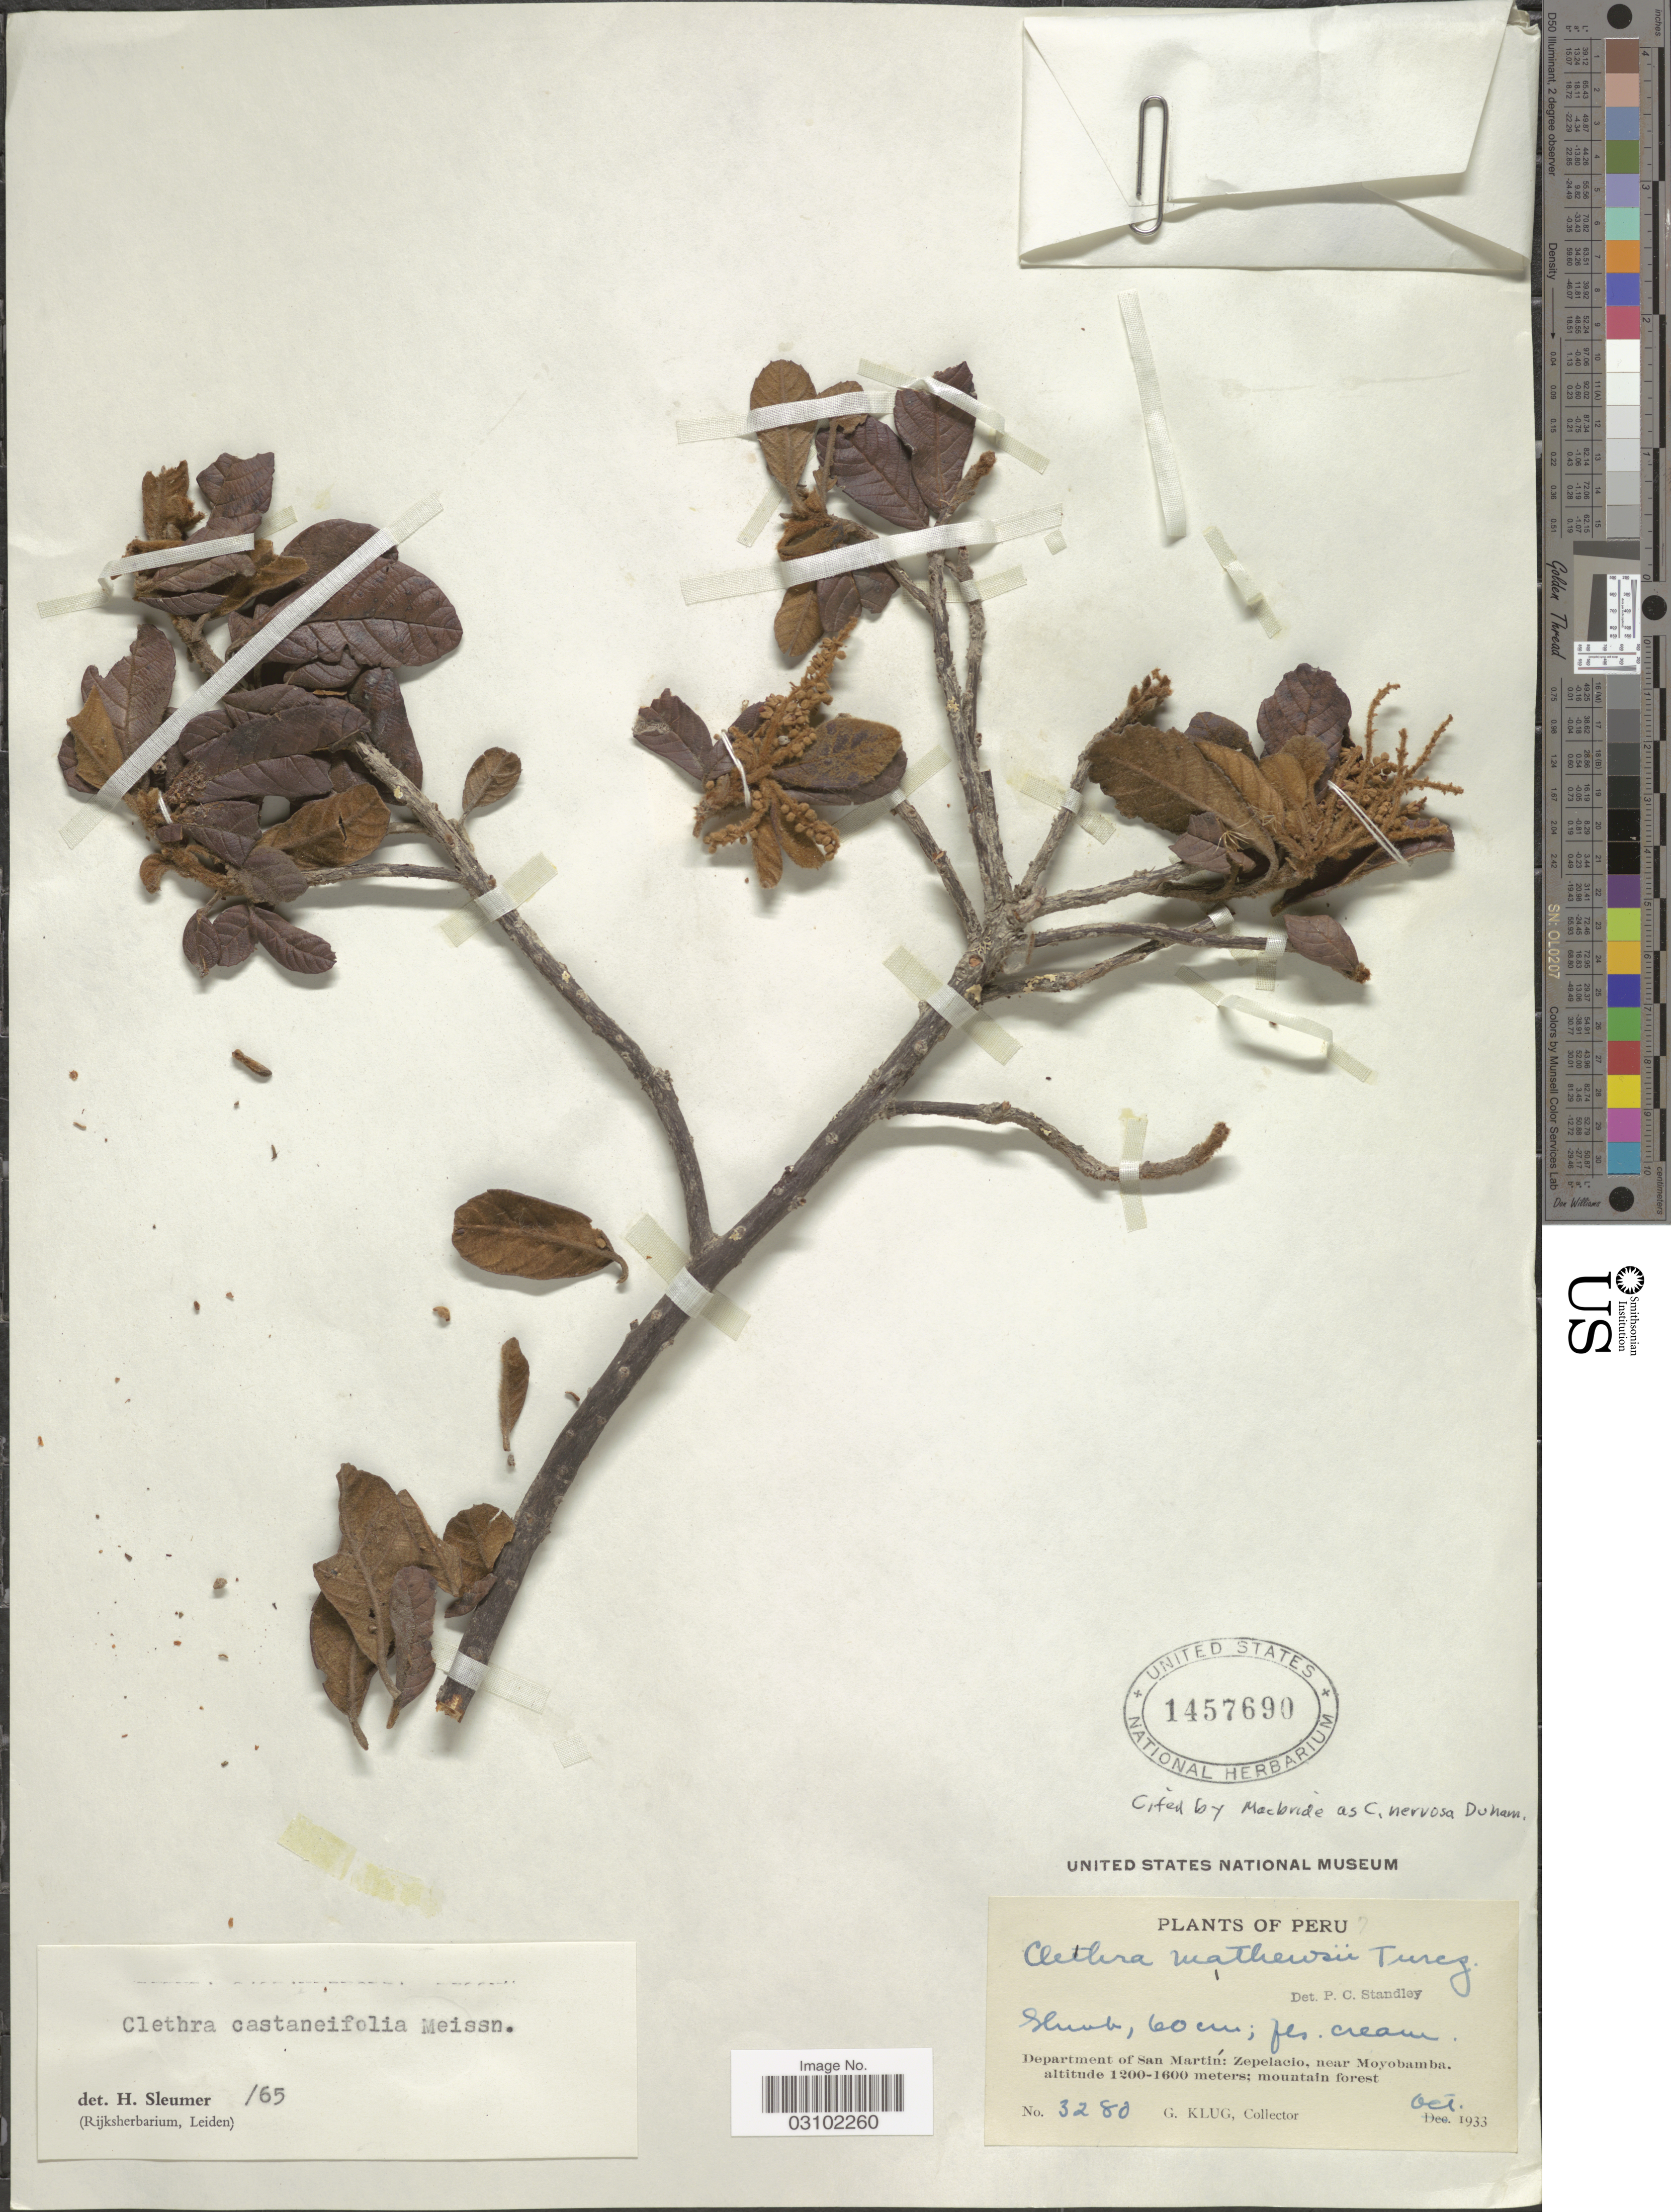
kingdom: Plantae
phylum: Tracheophyta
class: Magnoliopsida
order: Ericales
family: Clethraceae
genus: Clethra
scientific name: Clethra castaneifolia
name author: Meisn.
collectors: G. Klug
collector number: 3280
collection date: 1933-10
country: Peru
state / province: San Martín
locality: Department of San Martín: Zepelacio, near Moyobamba.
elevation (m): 1200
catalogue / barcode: US 1457690